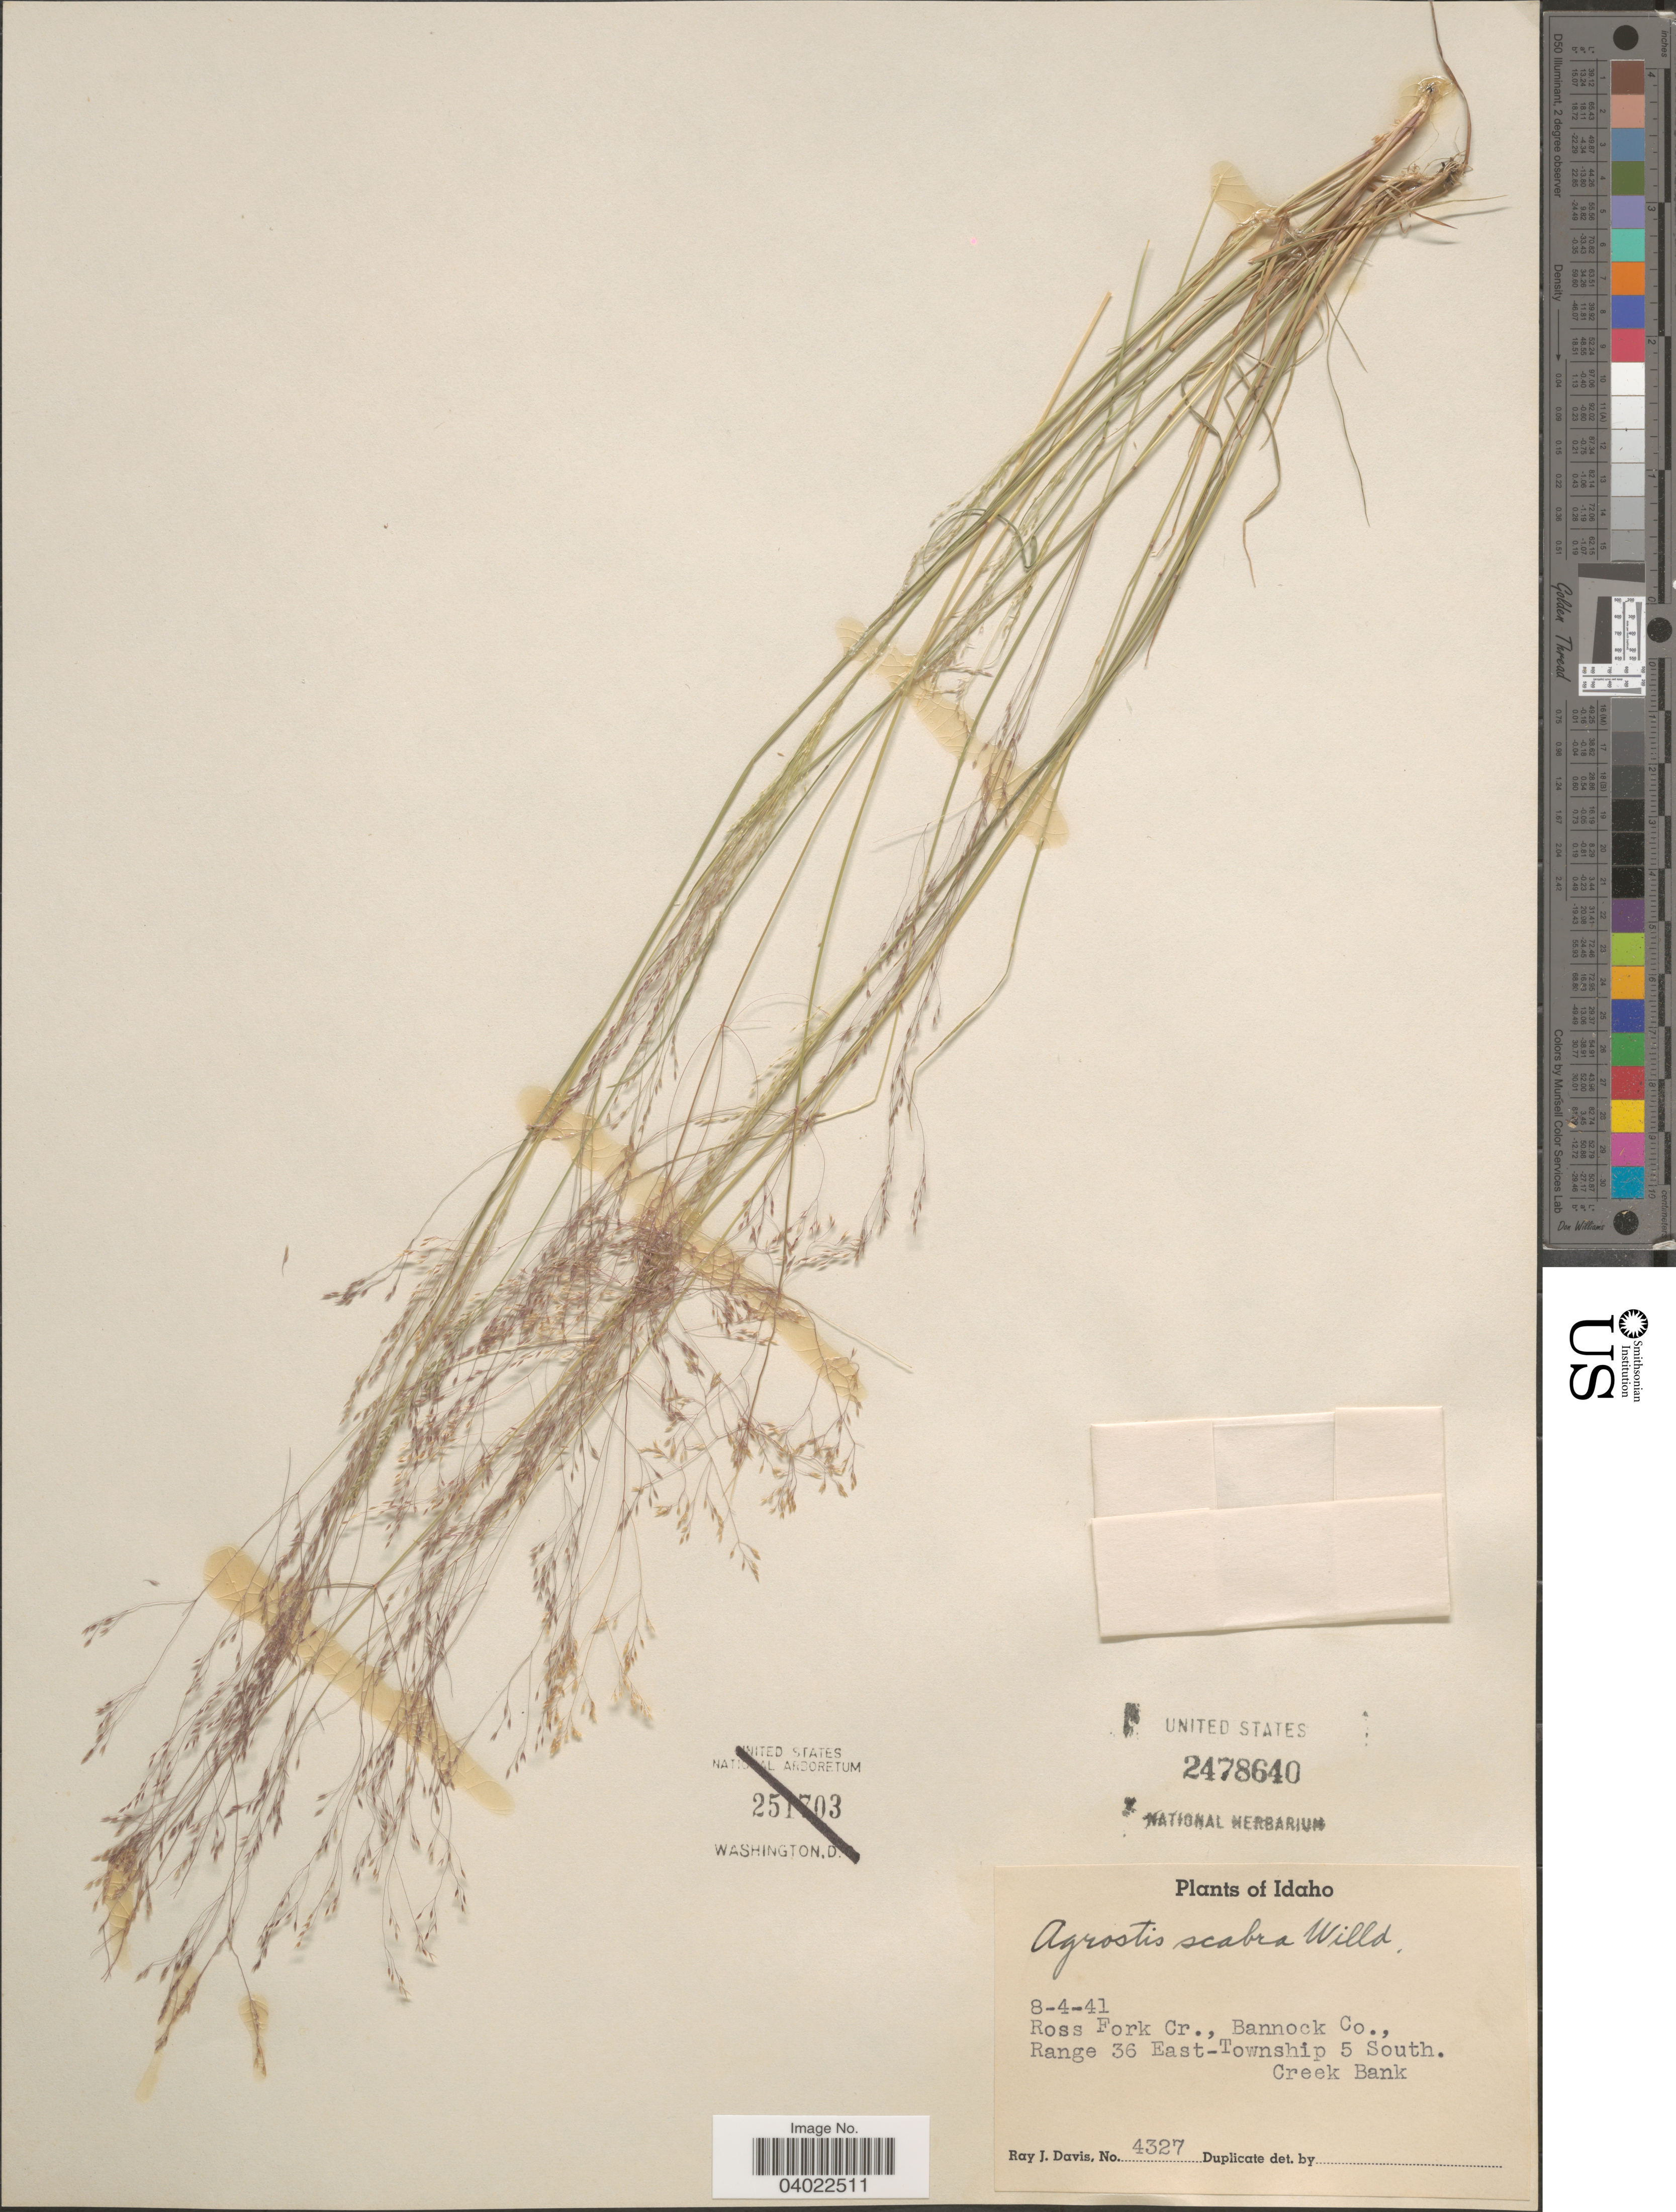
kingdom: Plantae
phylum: Tracheophyta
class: Liliopsida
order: Poales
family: Poaceae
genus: Agrostis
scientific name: Agrostis scabra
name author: Willd.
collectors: R. Davis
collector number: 4327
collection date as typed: Transcribed d/m/y: 4/8/41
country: United States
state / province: Idaho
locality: Ross Fork Cr., Bannock Co., Range 36 East-Township 5 South. Creek Bank.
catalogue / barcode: US 2478640